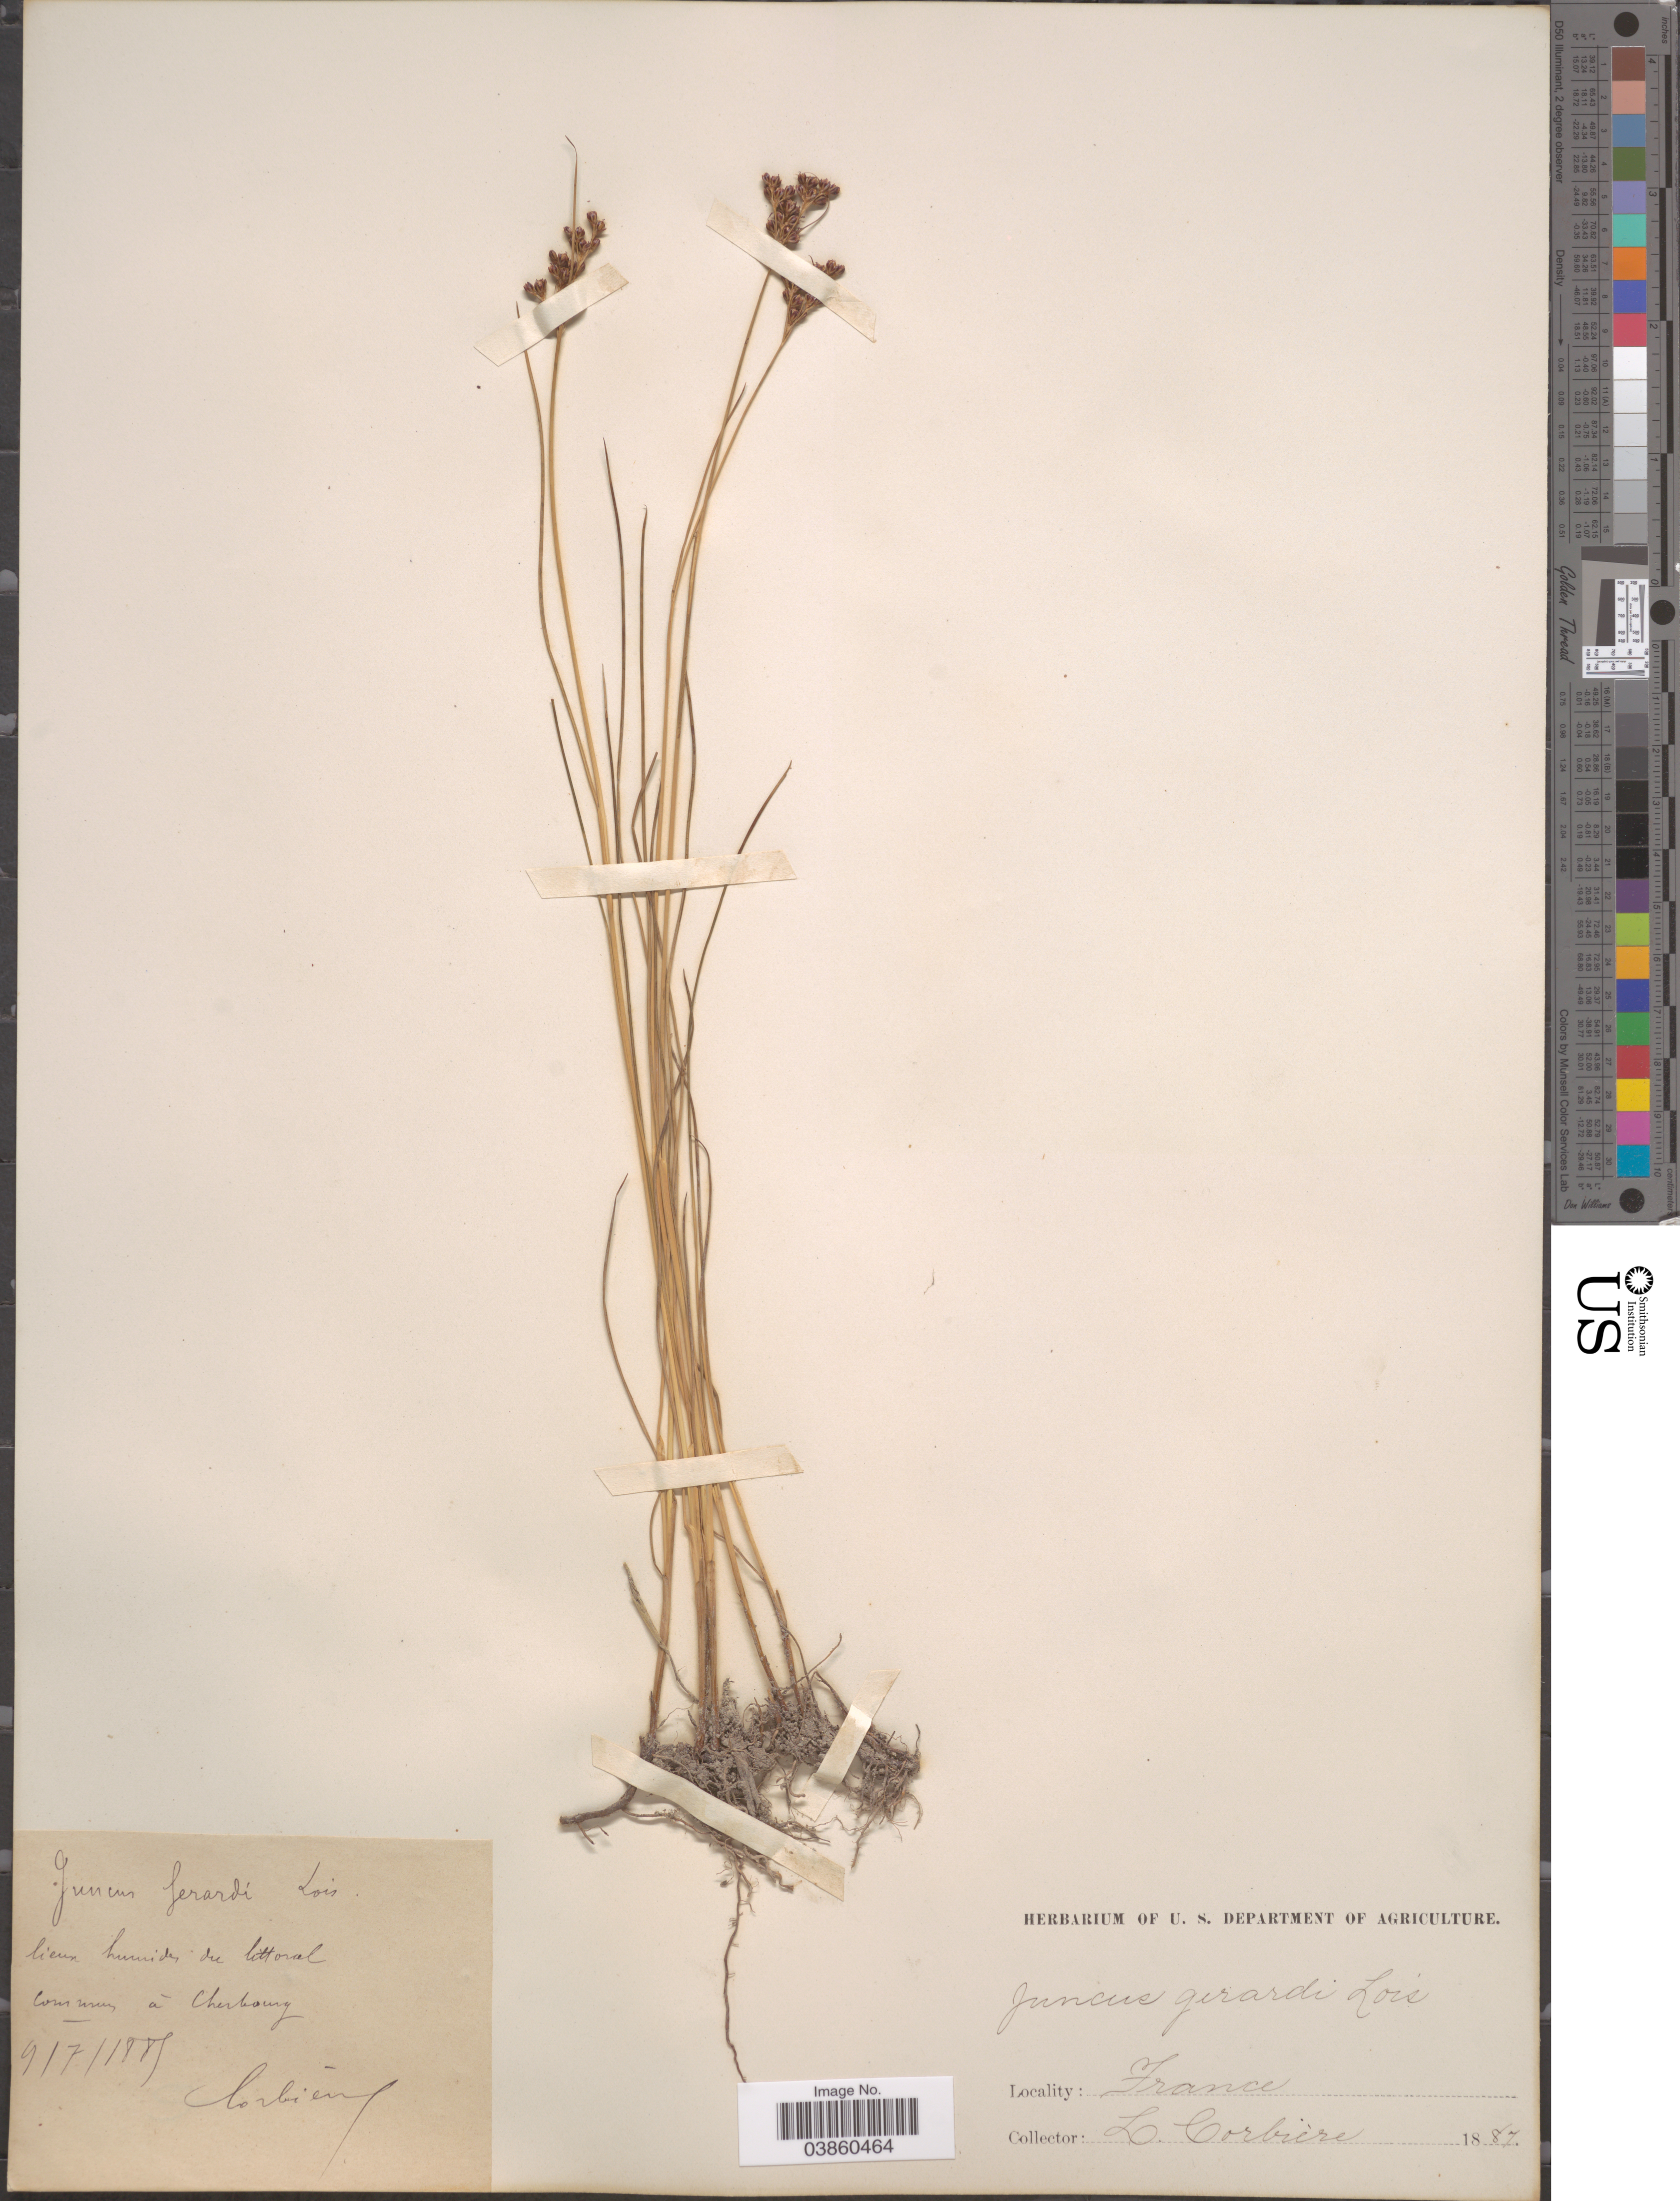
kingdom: Plantae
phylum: Tracheophyta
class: Liliopsida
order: Poales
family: Juncaceae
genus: Juncus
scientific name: Juncus gerardi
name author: Loisel.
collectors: L. Corbière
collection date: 1887-07-09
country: France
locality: Lieux humides du littoral commun á Cherbourg.